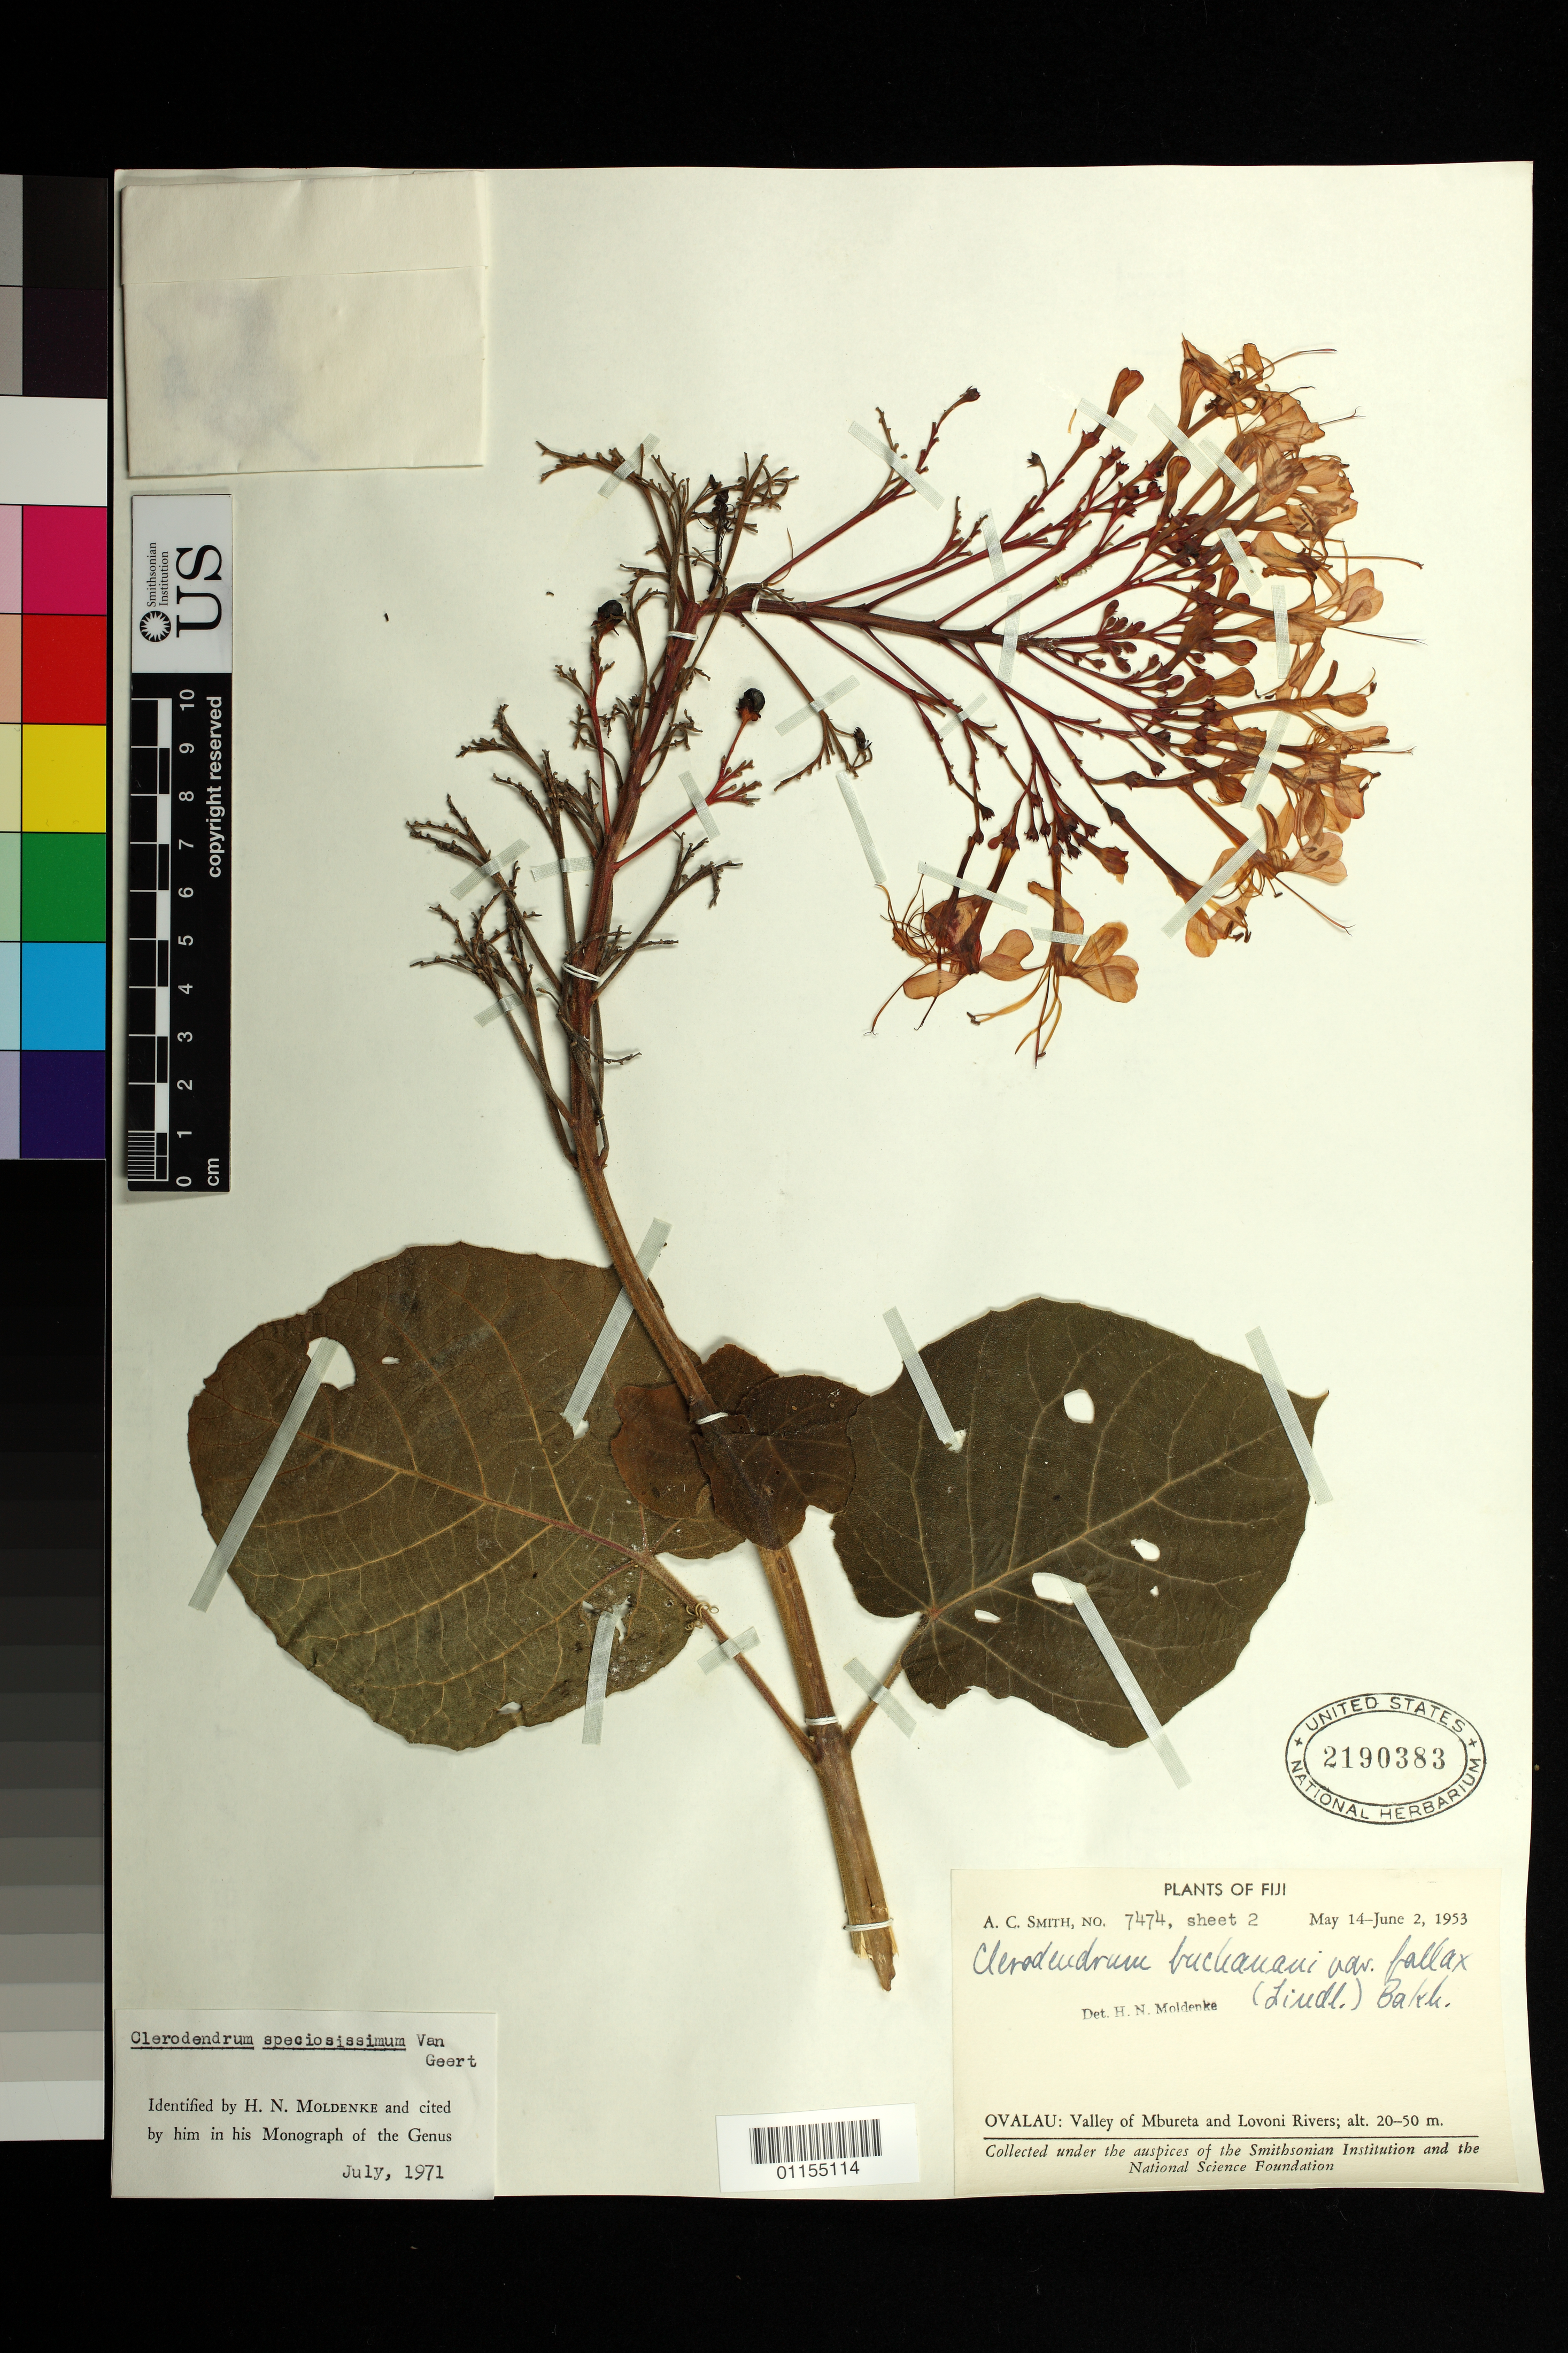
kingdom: Plantae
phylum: Tracheophyta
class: Magnoliopsida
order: Lamiales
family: Lamiaceae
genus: Clerodendrum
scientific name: Clerodendrum speciosissimum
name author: Drapiez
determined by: Wagner, W. L., (BOT), Smithsonian Institution - National Museum of Natural History (UNITED STATES)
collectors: A. C. Smith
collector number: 7474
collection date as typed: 14 May 1953 to 02 Jun 1953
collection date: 1953-05-14/1953-06-02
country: Fiji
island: Ovalau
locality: Ovalau: Valley of Mbureta and Lovoni Rivers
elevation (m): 20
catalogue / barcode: US 2190383